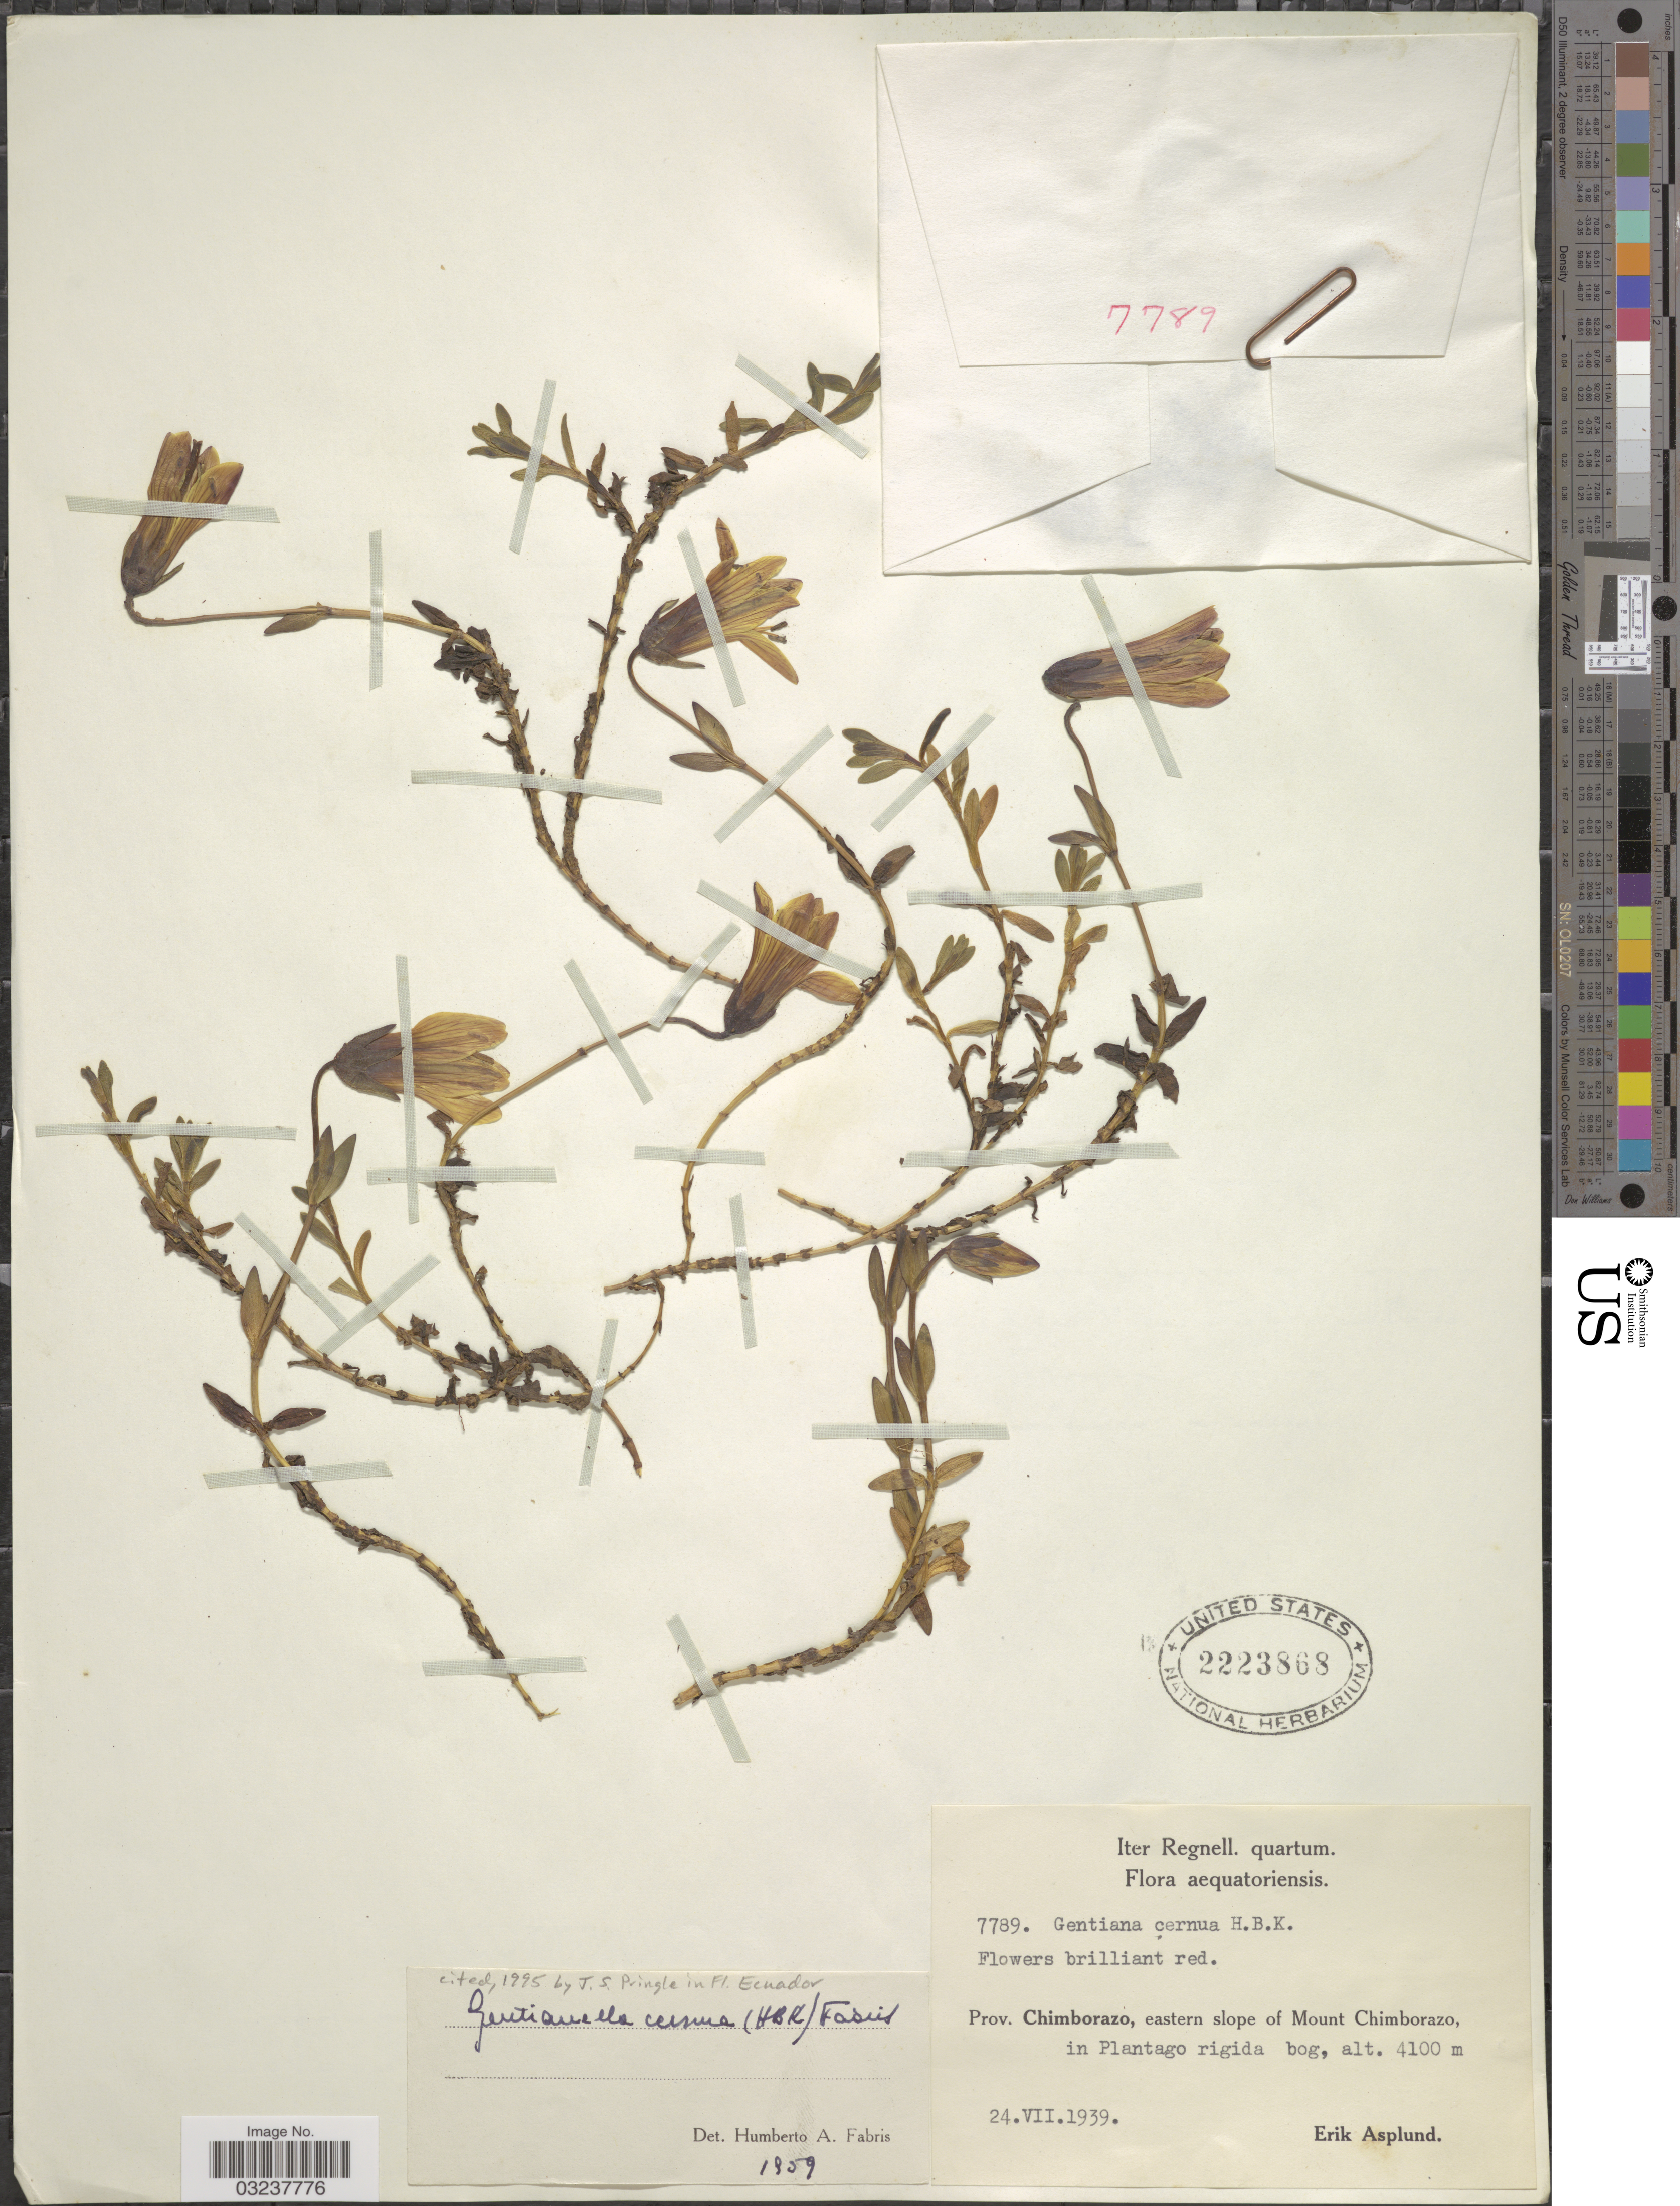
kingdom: Plantae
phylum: Tracheophyta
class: Magnoliopsida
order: Gentianales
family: Gentianaceae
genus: Gentianella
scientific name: Gentianella cernua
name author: (Kunth) Fabris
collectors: E. Asplund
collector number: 7789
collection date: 1939-07-24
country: Ecuador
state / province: Chimborazo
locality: Eastern slope of Mount Chimborazo, in Plantago rigida bog.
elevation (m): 4100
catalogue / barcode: US 2223868